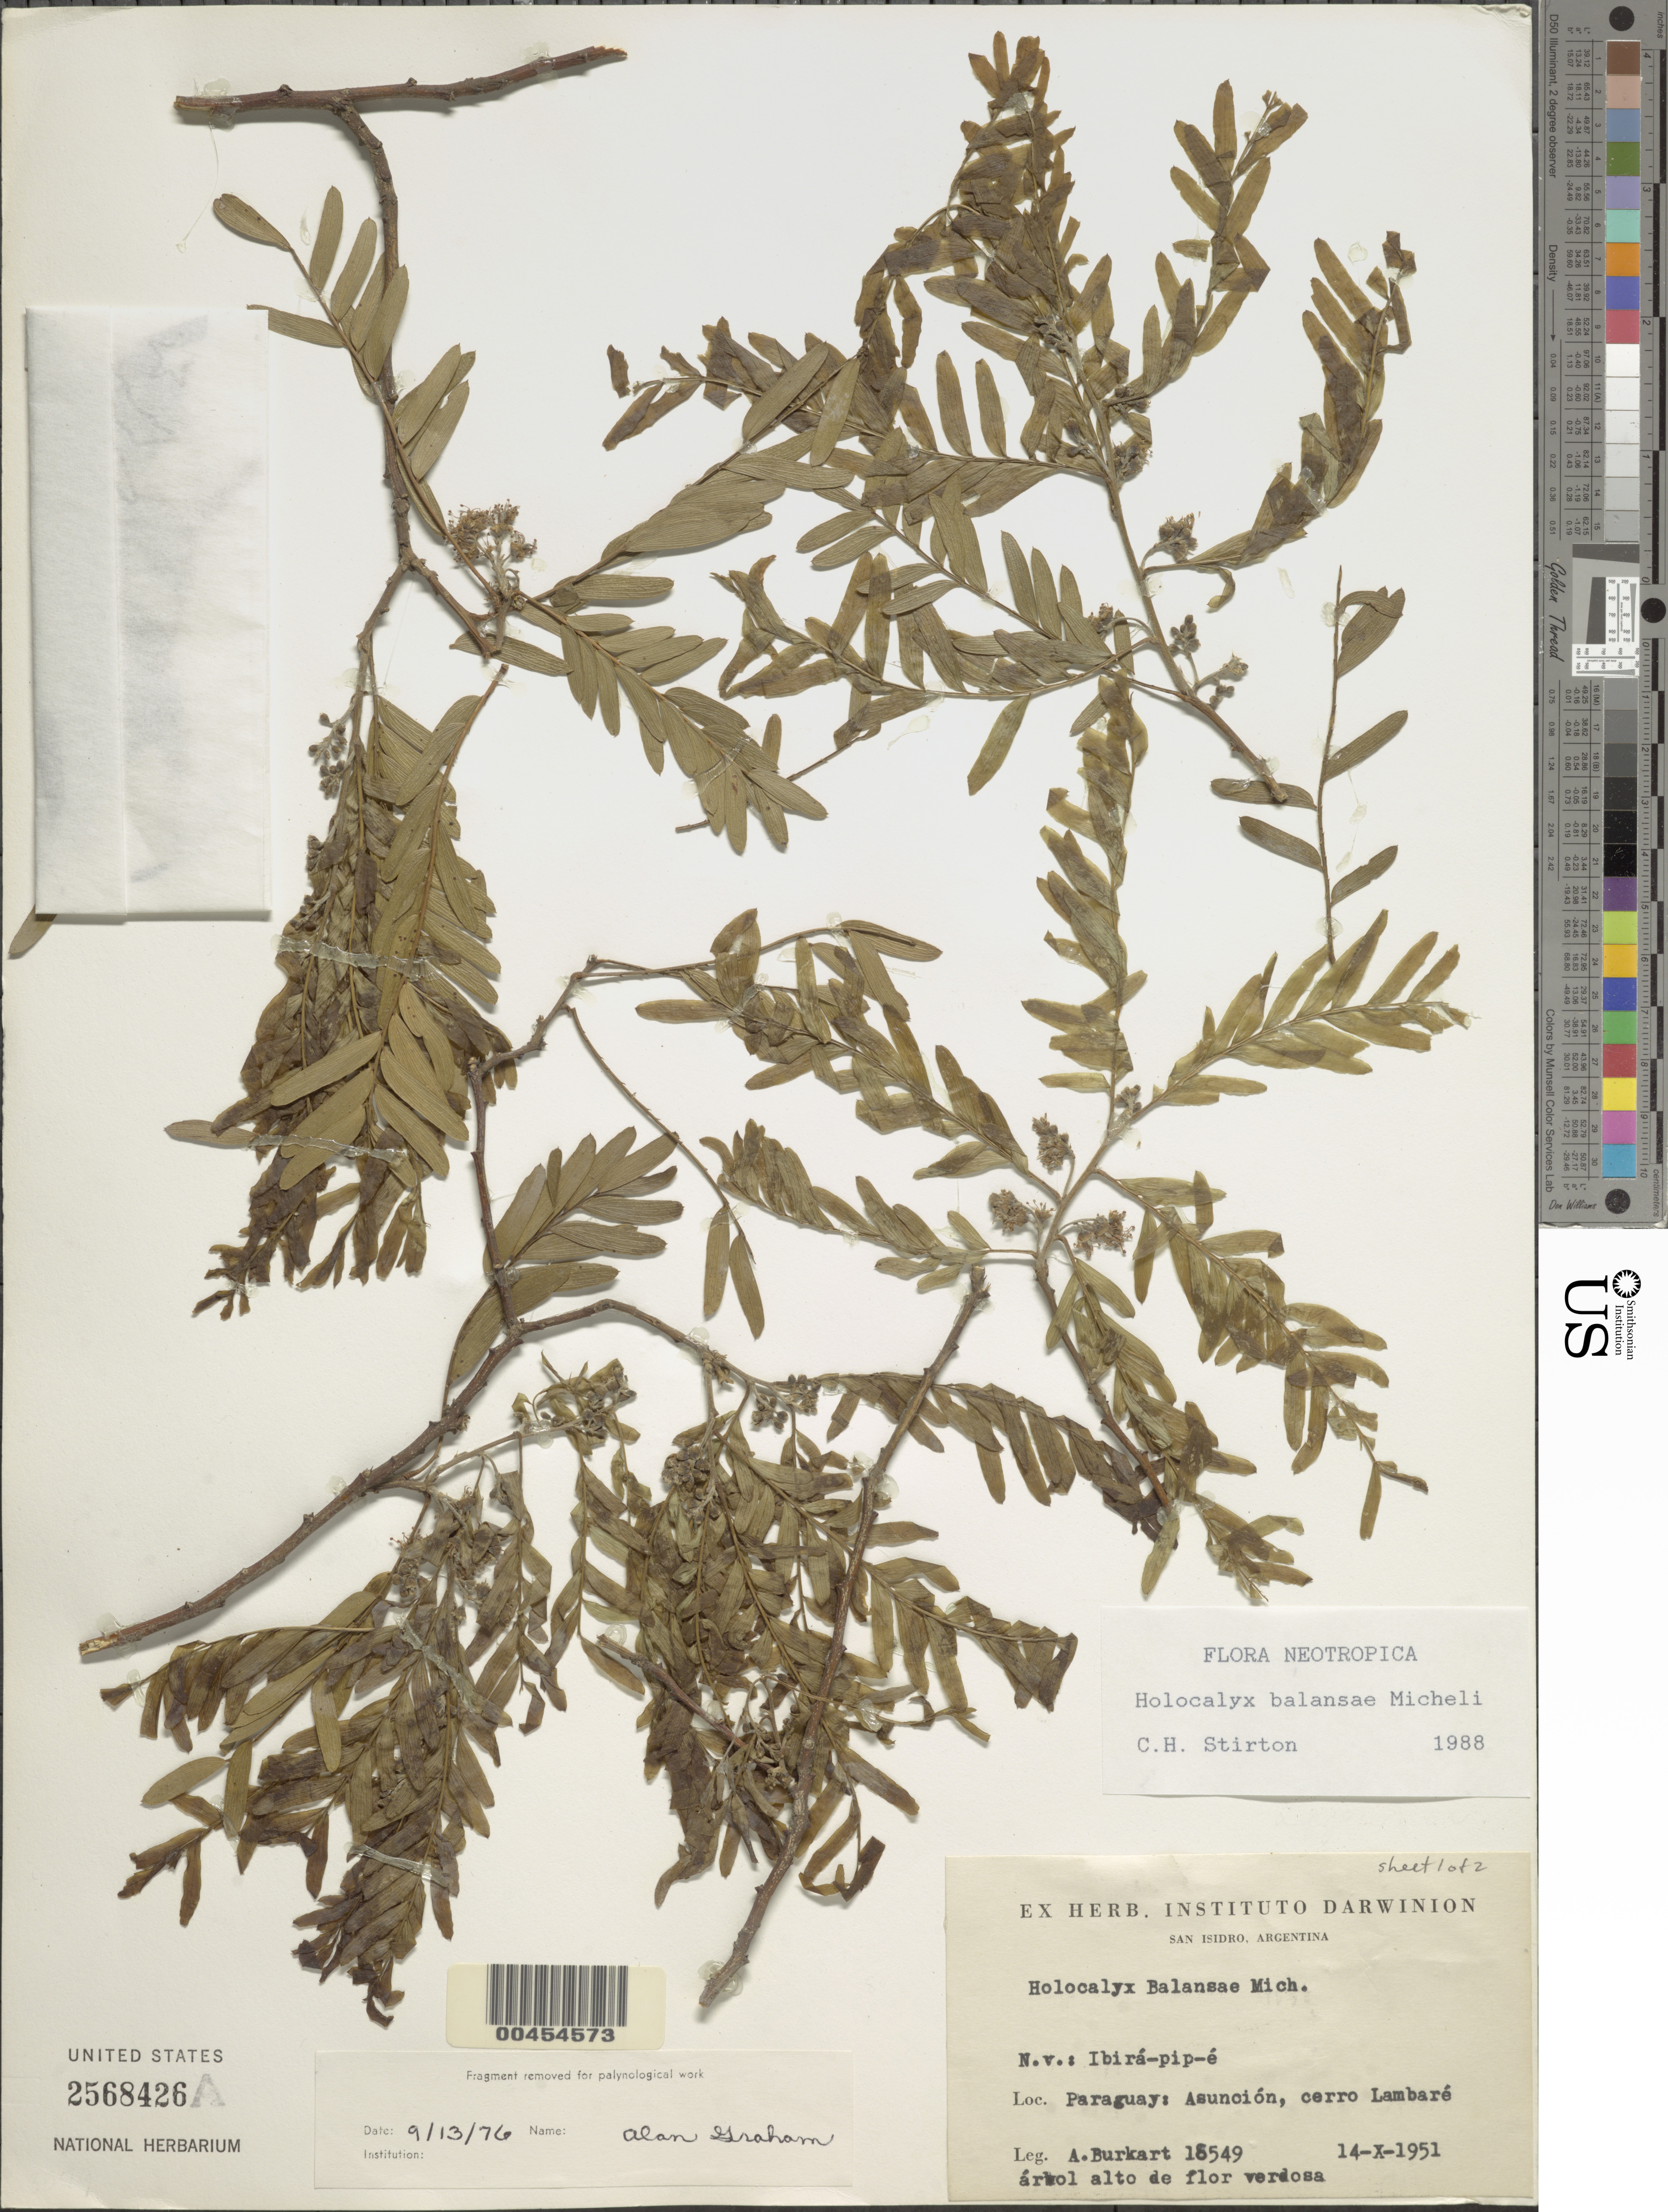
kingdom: Plantae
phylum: Tracheophyta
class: Magnoliopsida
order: Fabales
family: Fabaceae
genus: Holocalyx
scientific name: Holocalyx balansae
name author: Micheli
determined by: Stirton, Charles H.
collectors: A. E. Burkart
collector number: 18549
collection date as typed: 14 Oct 1951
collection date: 1951-10-14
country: Paraguay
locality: Asuncion, cerro lambare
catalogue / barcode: US 2568426A